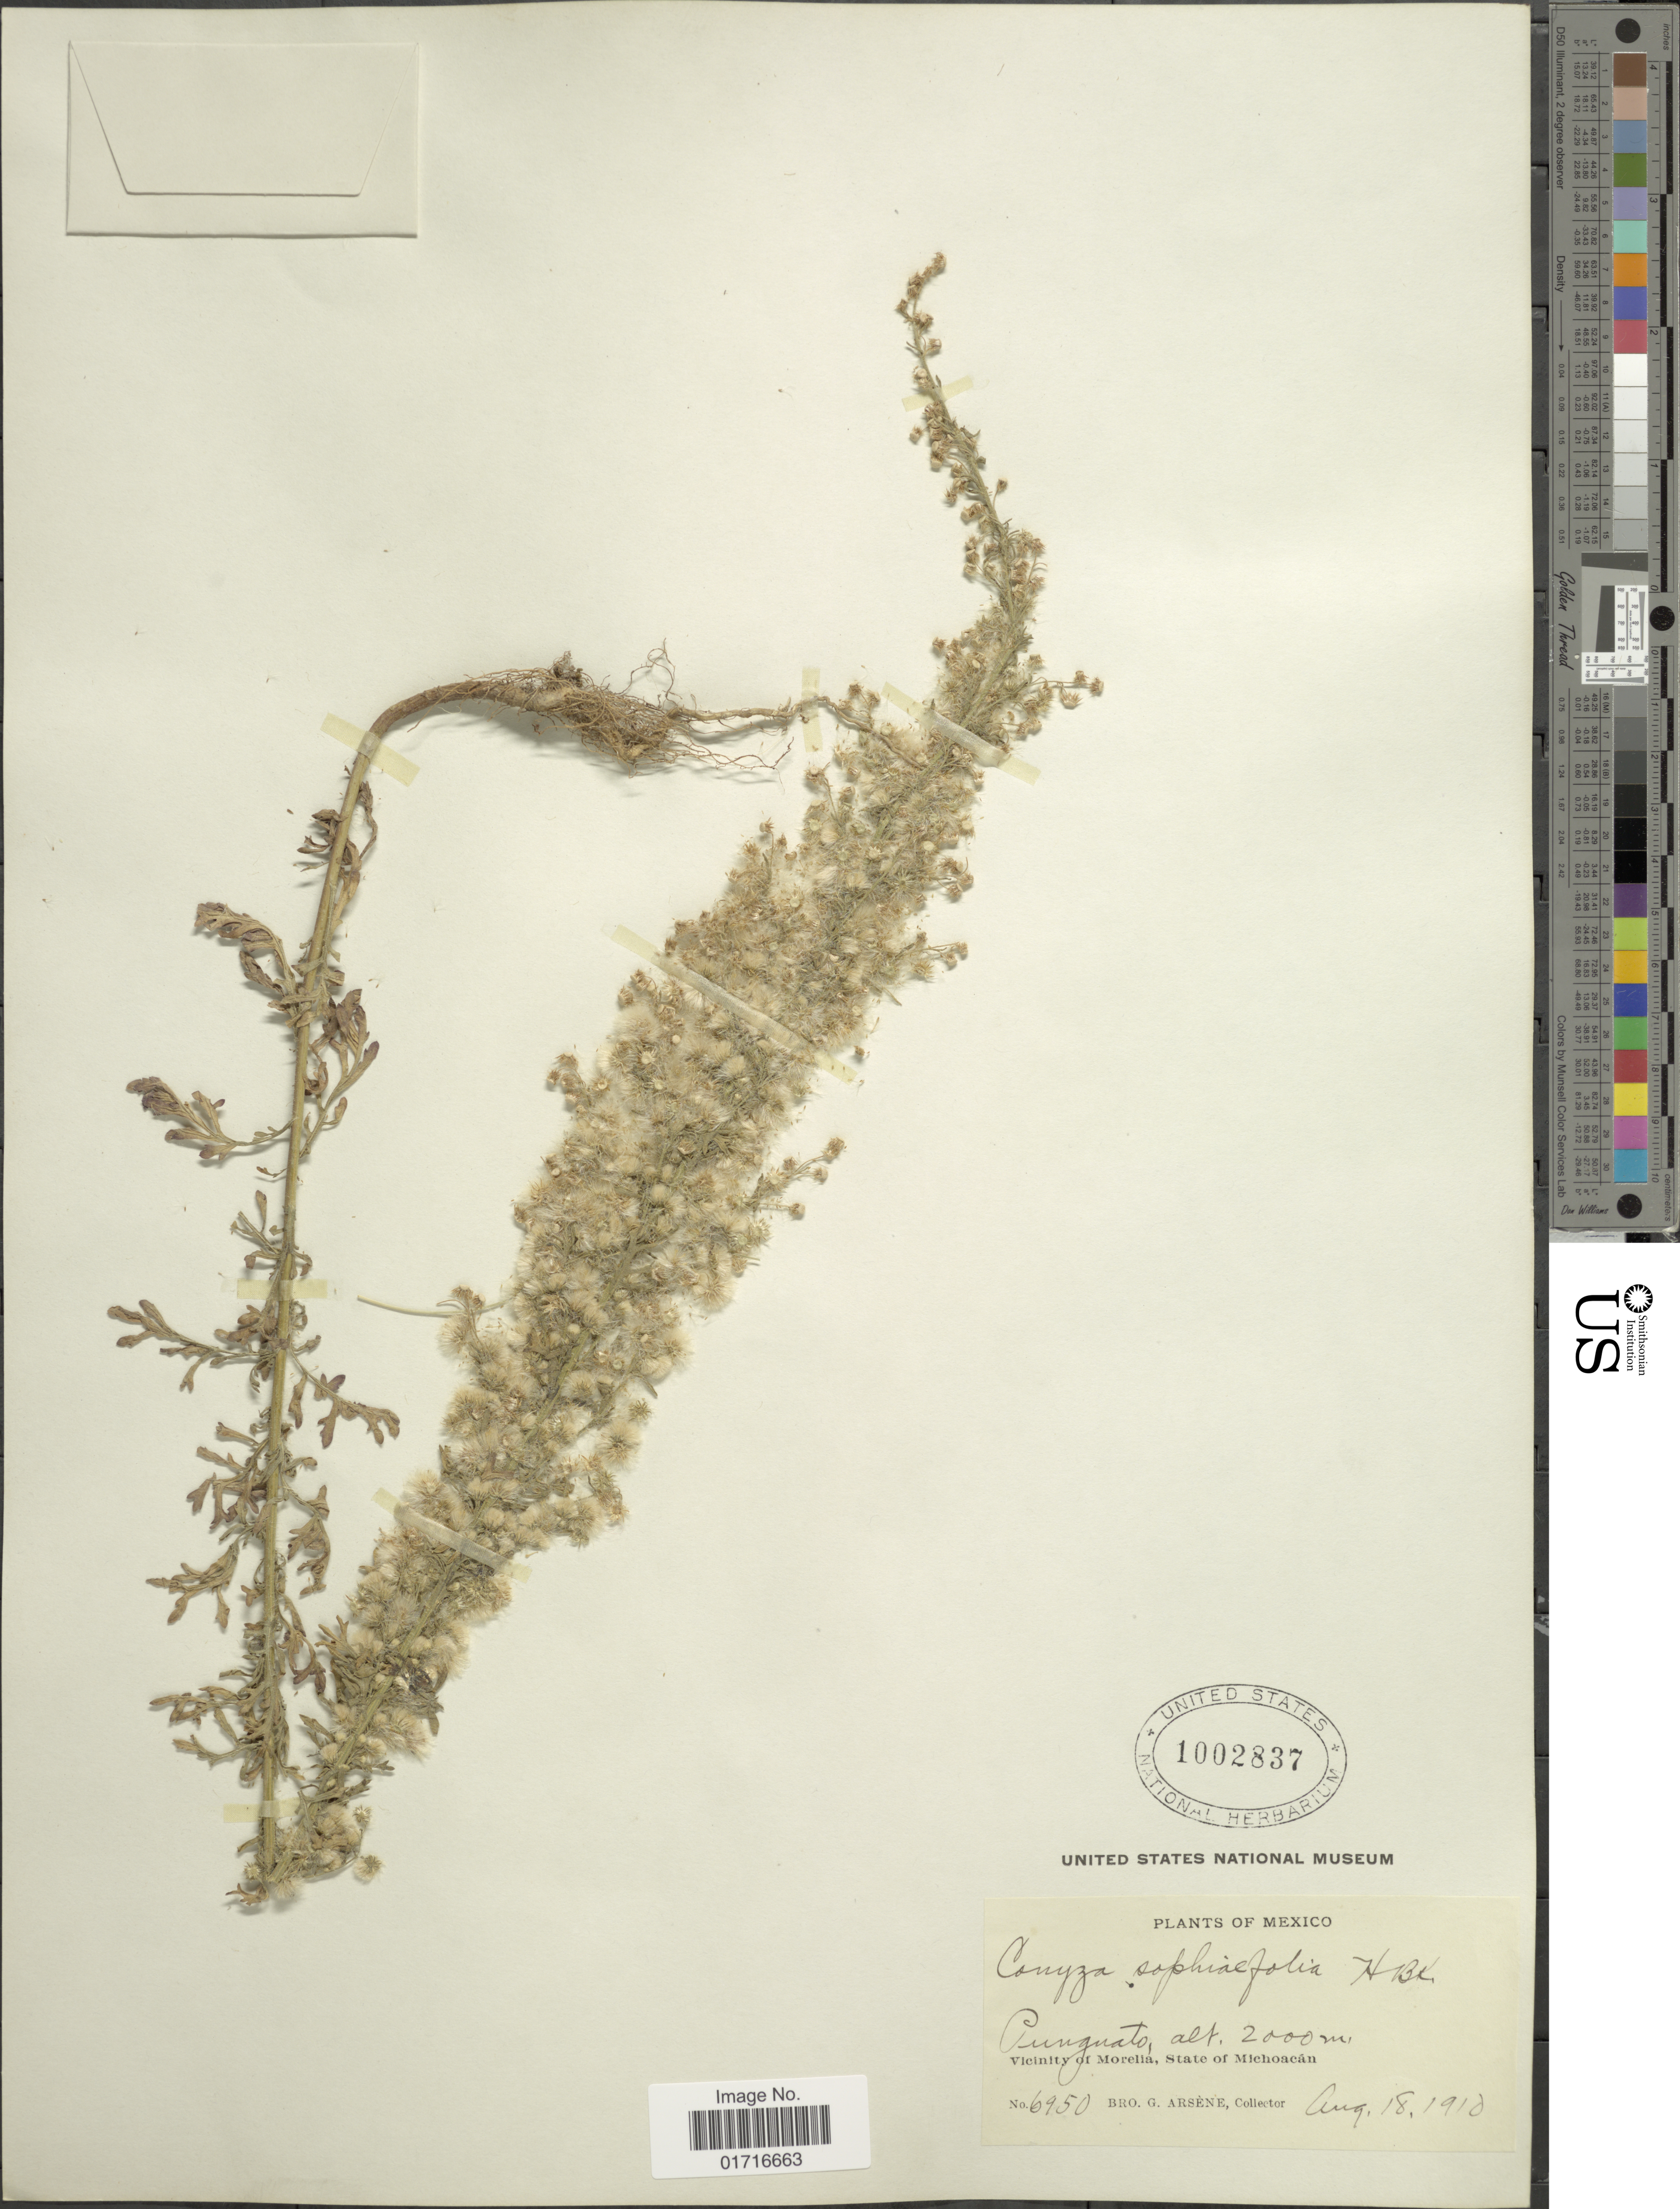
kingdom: Plantae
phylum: Tracheophyta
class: Magnoliopsida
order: Asterales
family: Asteraceae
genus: Conyza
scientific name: Conyza sophiaefolia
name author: Kunth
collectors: Bro. G. Arsène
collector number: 6950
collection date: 1910-08-18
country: Mexico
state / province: Michoacán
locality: Punguato, Vicinity of Morelia. State of Michoacan.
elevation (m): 2000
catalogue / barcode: US 1002837